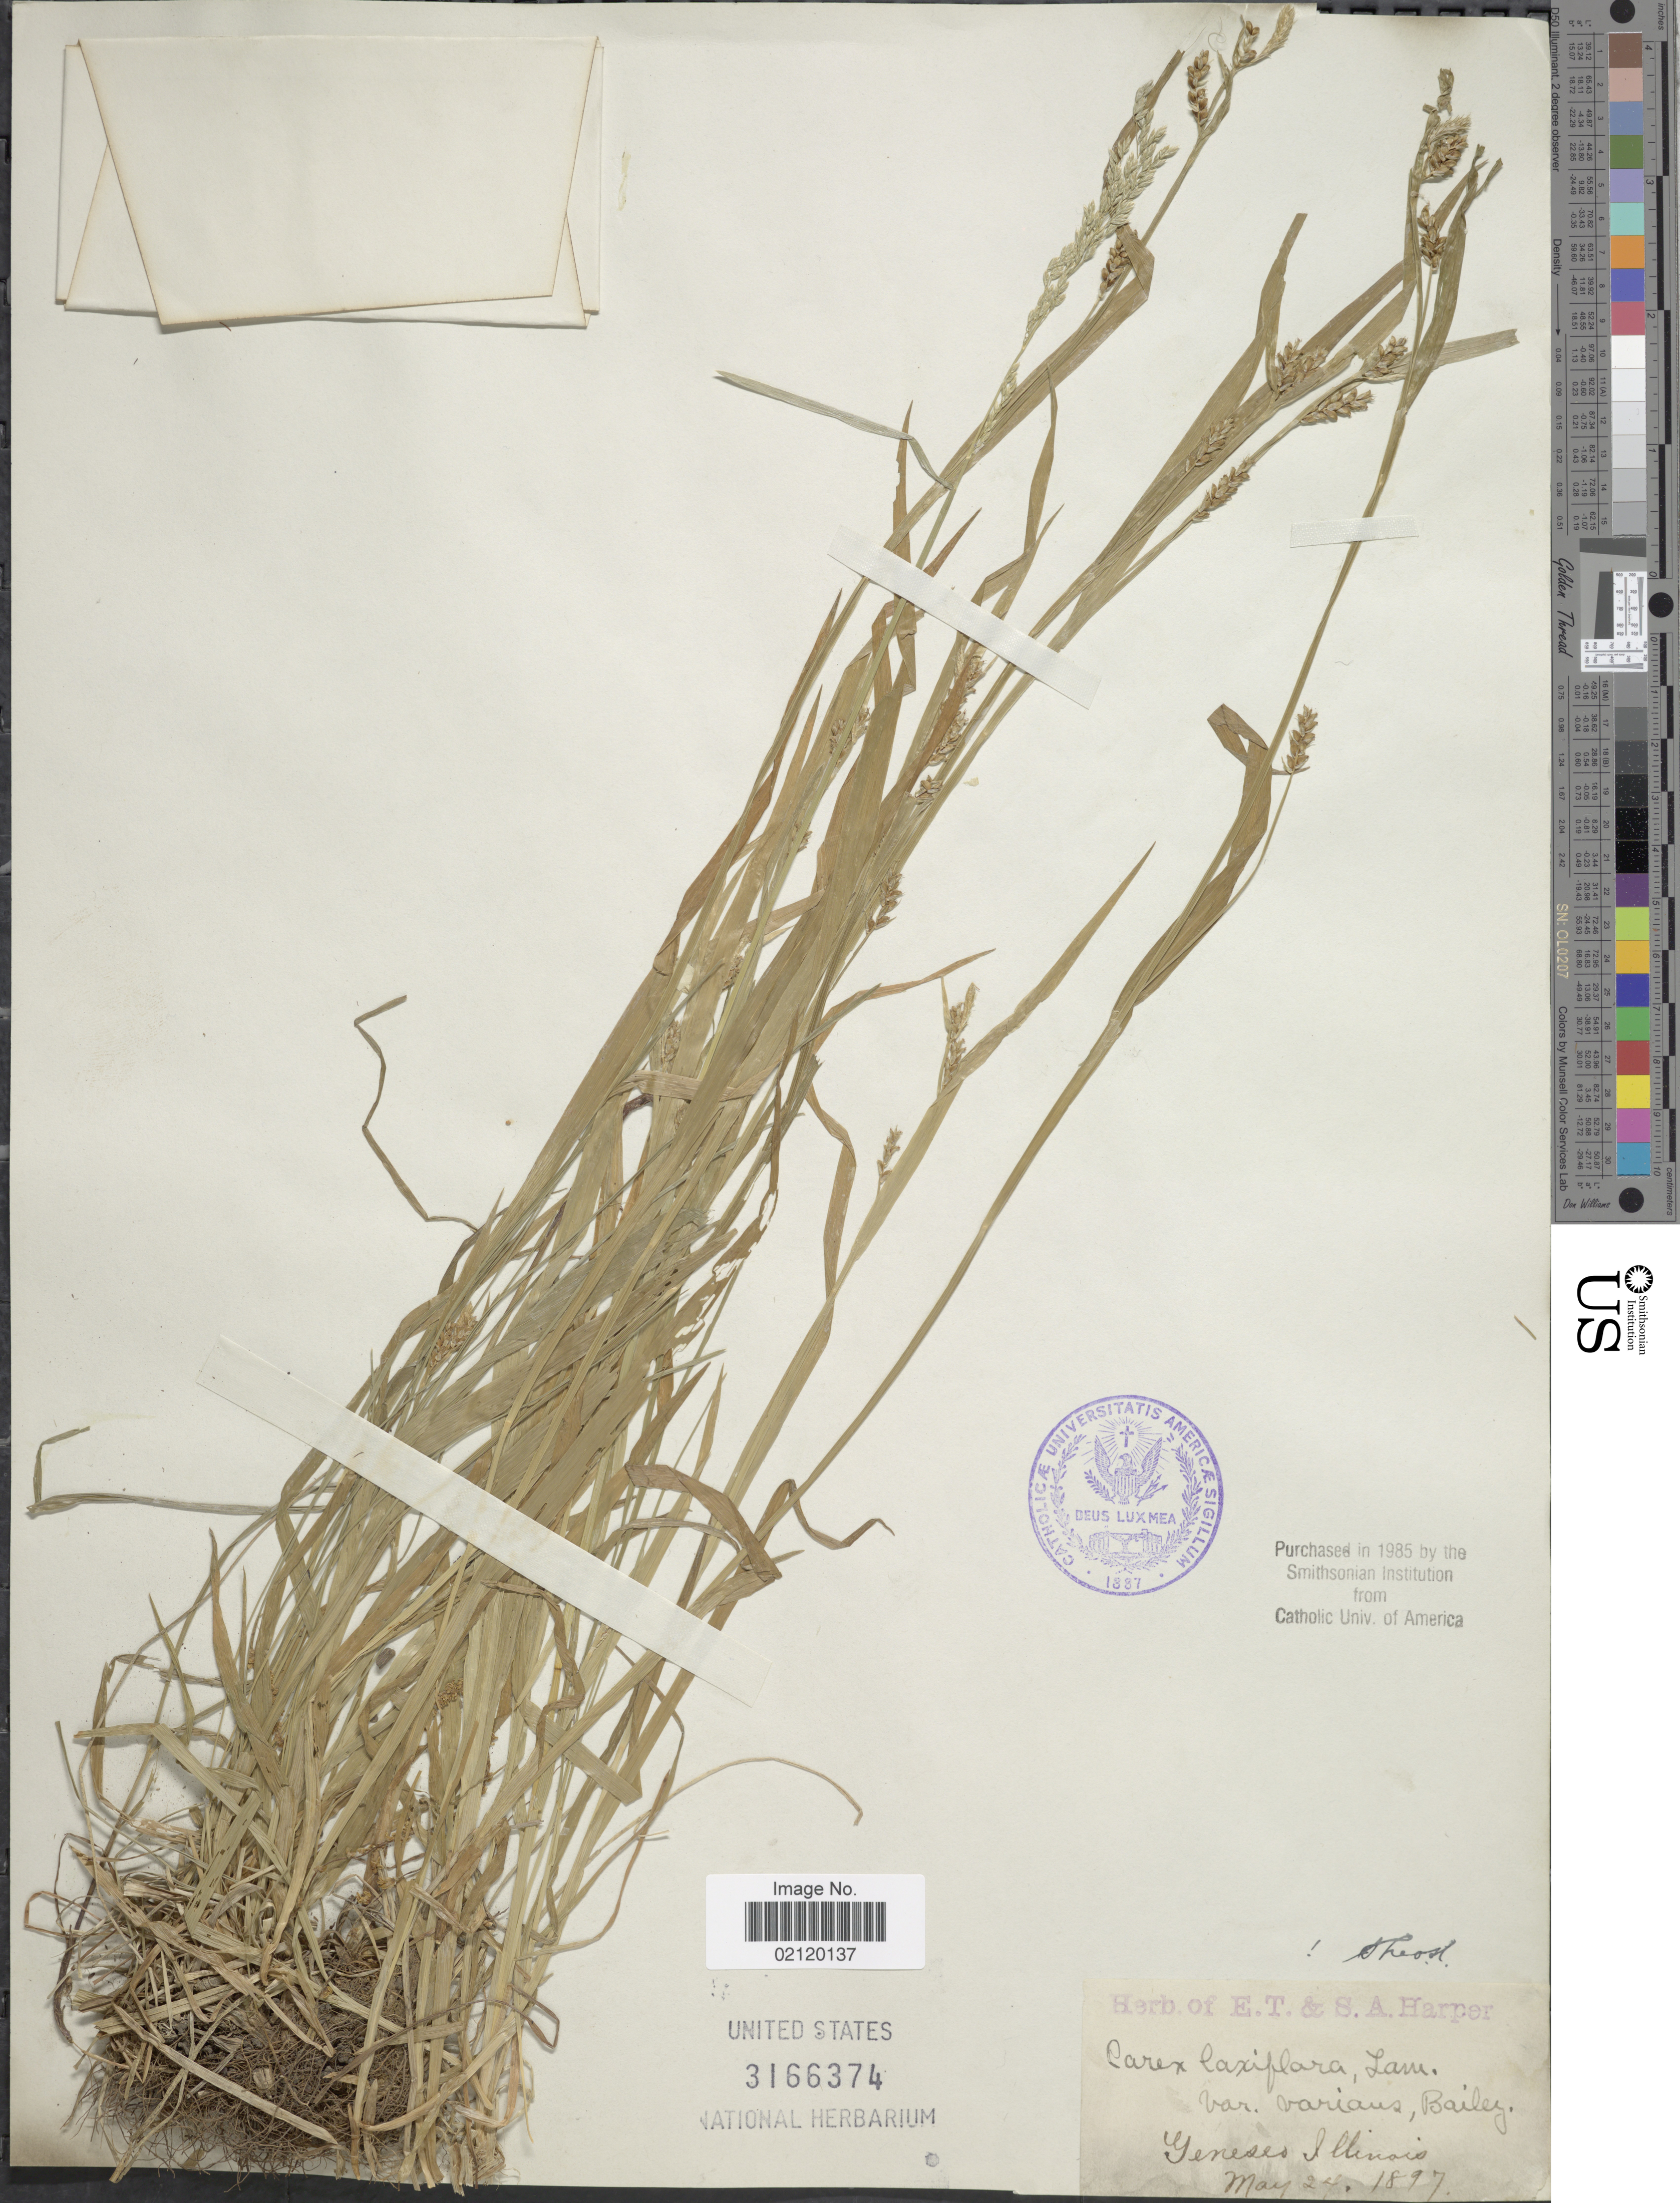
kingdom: Plantae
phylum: Tracheophyta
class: Liliopsida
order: Poales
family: Cyperaceae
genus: Carex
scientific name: Carex laxiflora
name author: Lam.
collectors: ex herb. of E. T. & S. A. Harper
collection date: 1897-05-24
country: United States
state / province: Illinois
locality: Yeneses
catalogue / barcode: US 3166374